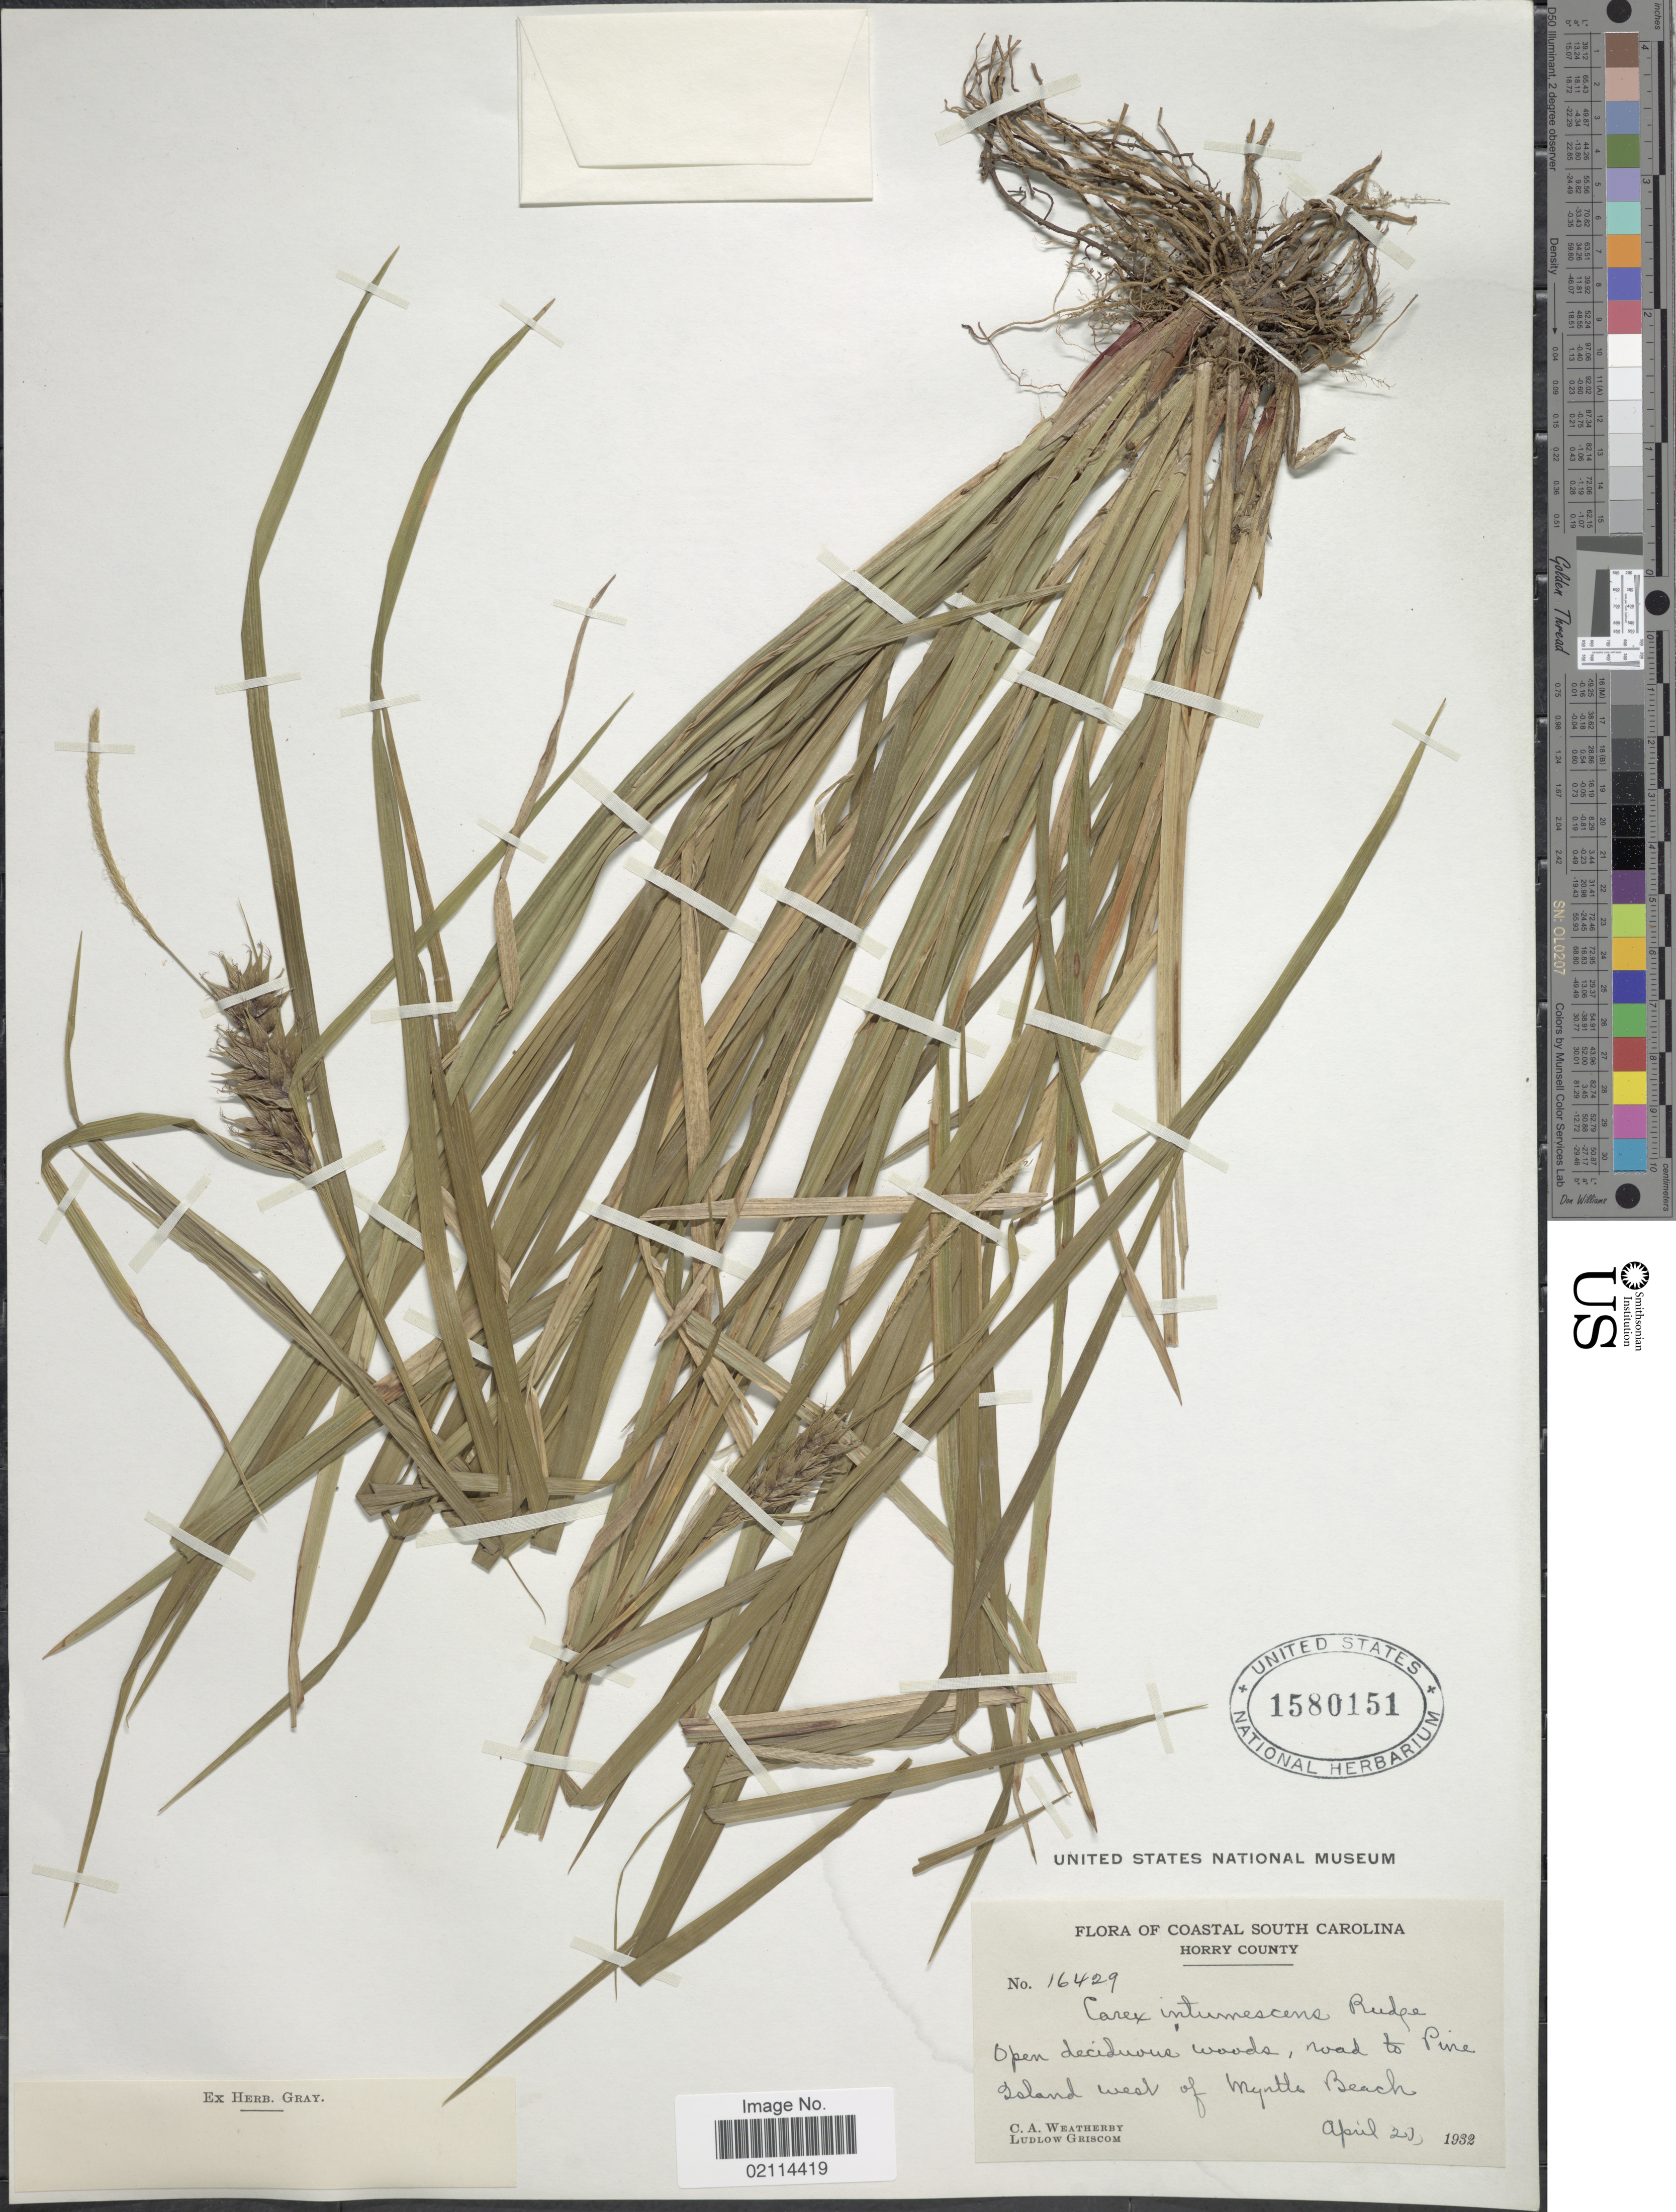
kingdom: Plantae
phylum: Tracheophyta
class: Liliopsida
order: Poales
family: Cyperaceae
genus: Carex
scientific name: Carex intumescens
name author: Rudge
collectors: C. A. Weatherby & L. Griscom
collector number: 16429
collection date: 1932-04-21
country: United States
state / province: South Carolina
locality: Coastal South Carolina, Horry County, open woods, road to Pine Island west of Myrtle Beach.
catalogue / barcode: US 1580151